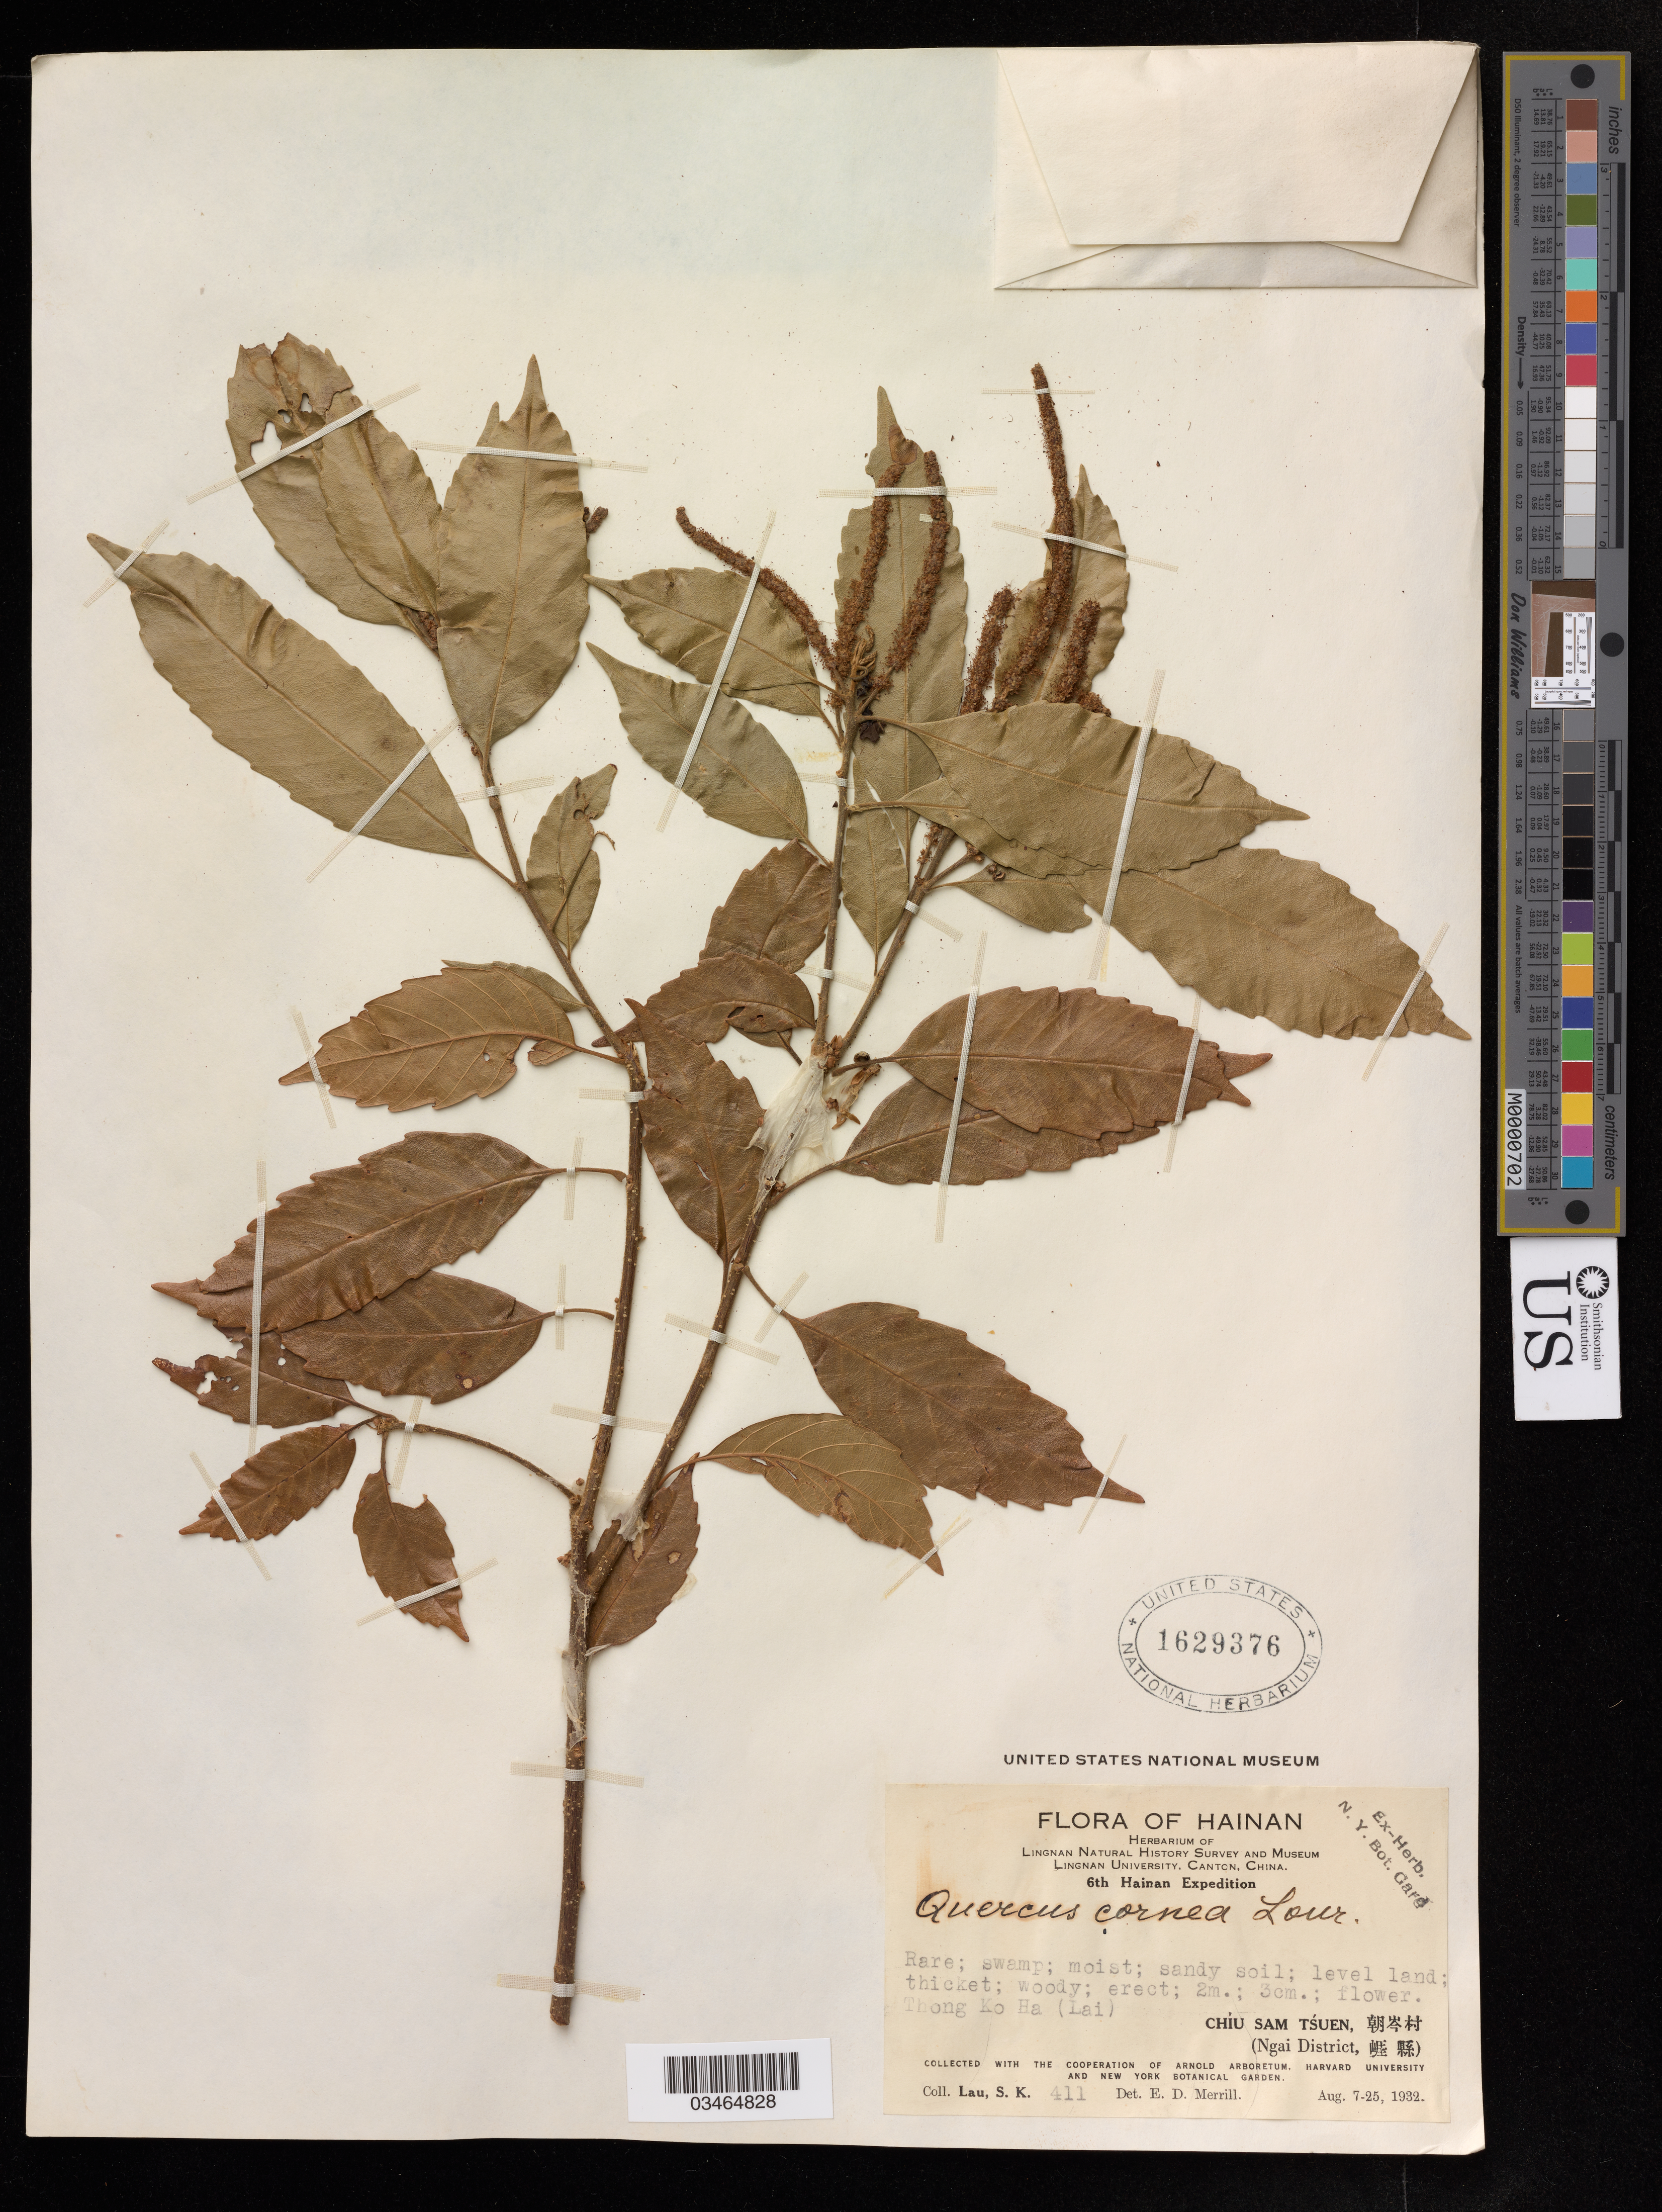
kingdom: Plantae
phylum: Tracheophyta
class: Magnoliopsida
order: Fagales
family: Fagaceae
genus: Quercus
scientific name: Quercus cornea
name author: Lour.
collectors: S. K. Lau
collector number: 411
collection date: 1932-08-07/1932-08-25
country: China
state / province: Hainan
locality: Chiu Sam Tsuen, X (Ngai District, X).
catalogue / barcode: US 1629376